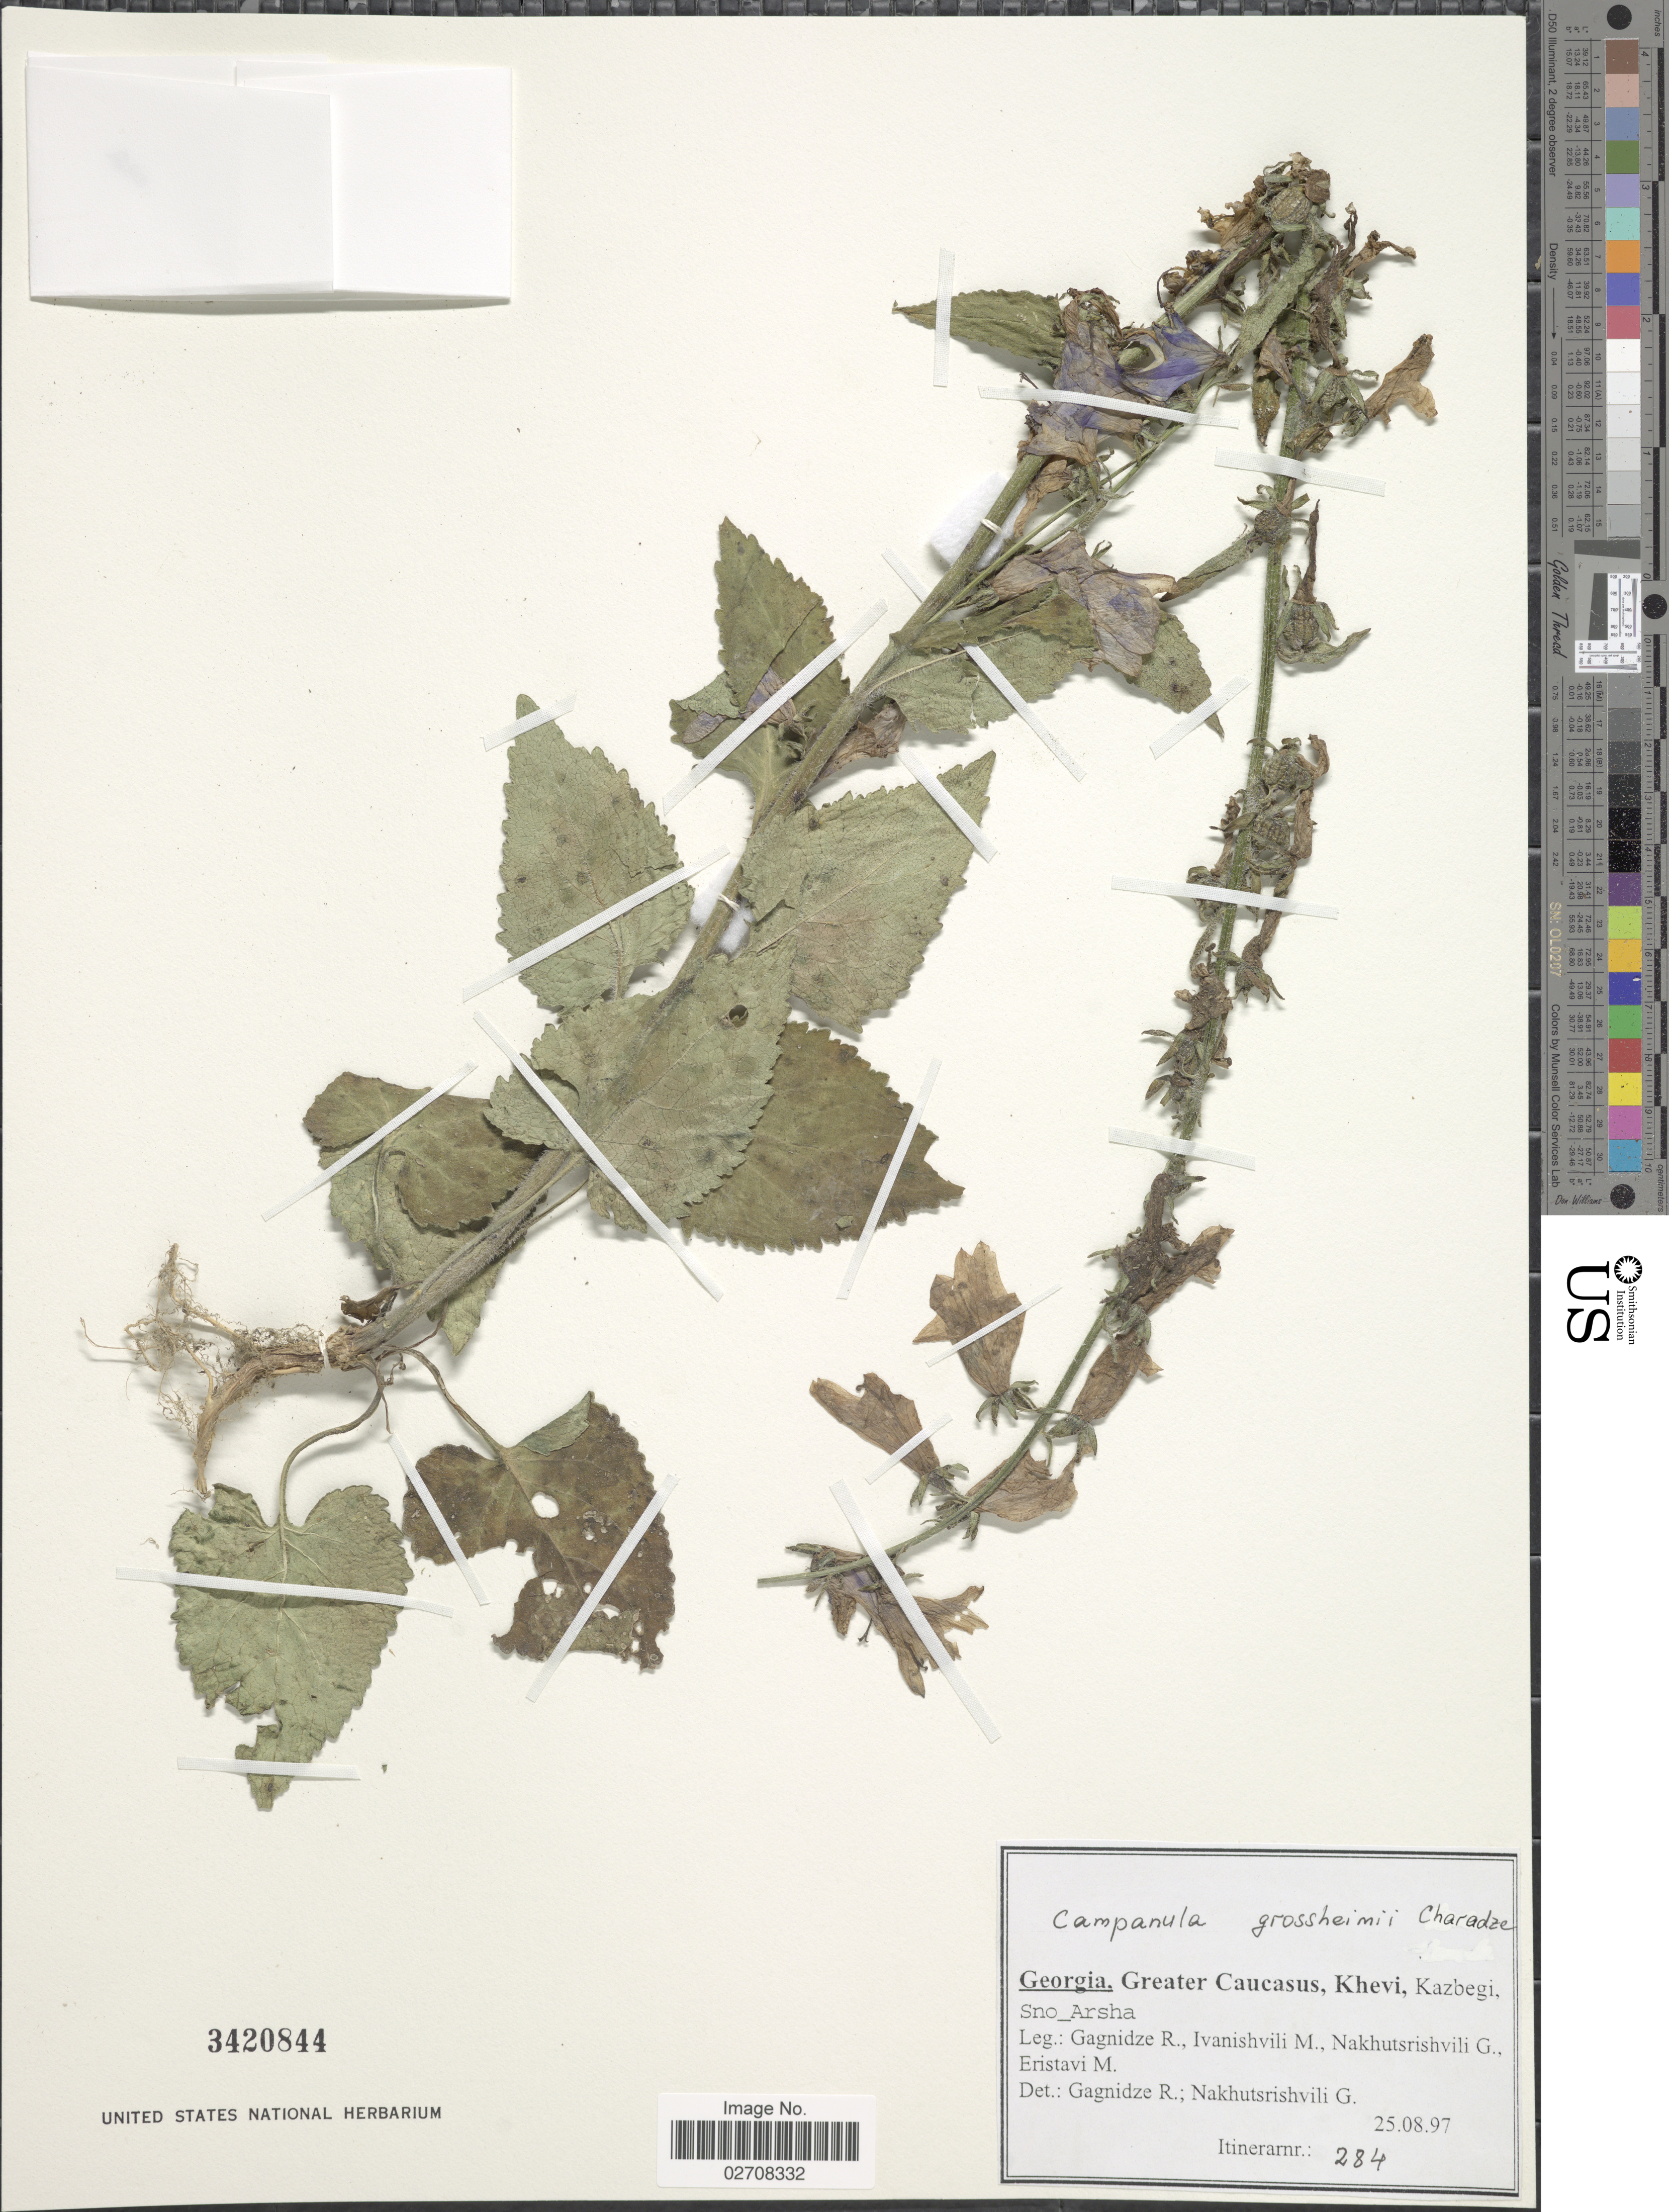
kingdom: Plantae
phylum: Tracheophyta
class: Magnoliopsida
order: Asterales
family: Campanulaceae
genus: Campanula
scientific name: Campanula grossheimii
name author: Kharadze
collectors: R. Gagnidze, M. Ivanishvili, G. Nakhutsrishvili & M. Eristavi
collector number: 284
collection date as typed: Transcribed d/m/y: 25/8/97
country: Georgia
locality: Greater Caucasus, Khevi, Kazbegi, Sno_Arsha.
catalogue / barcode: US 3420844